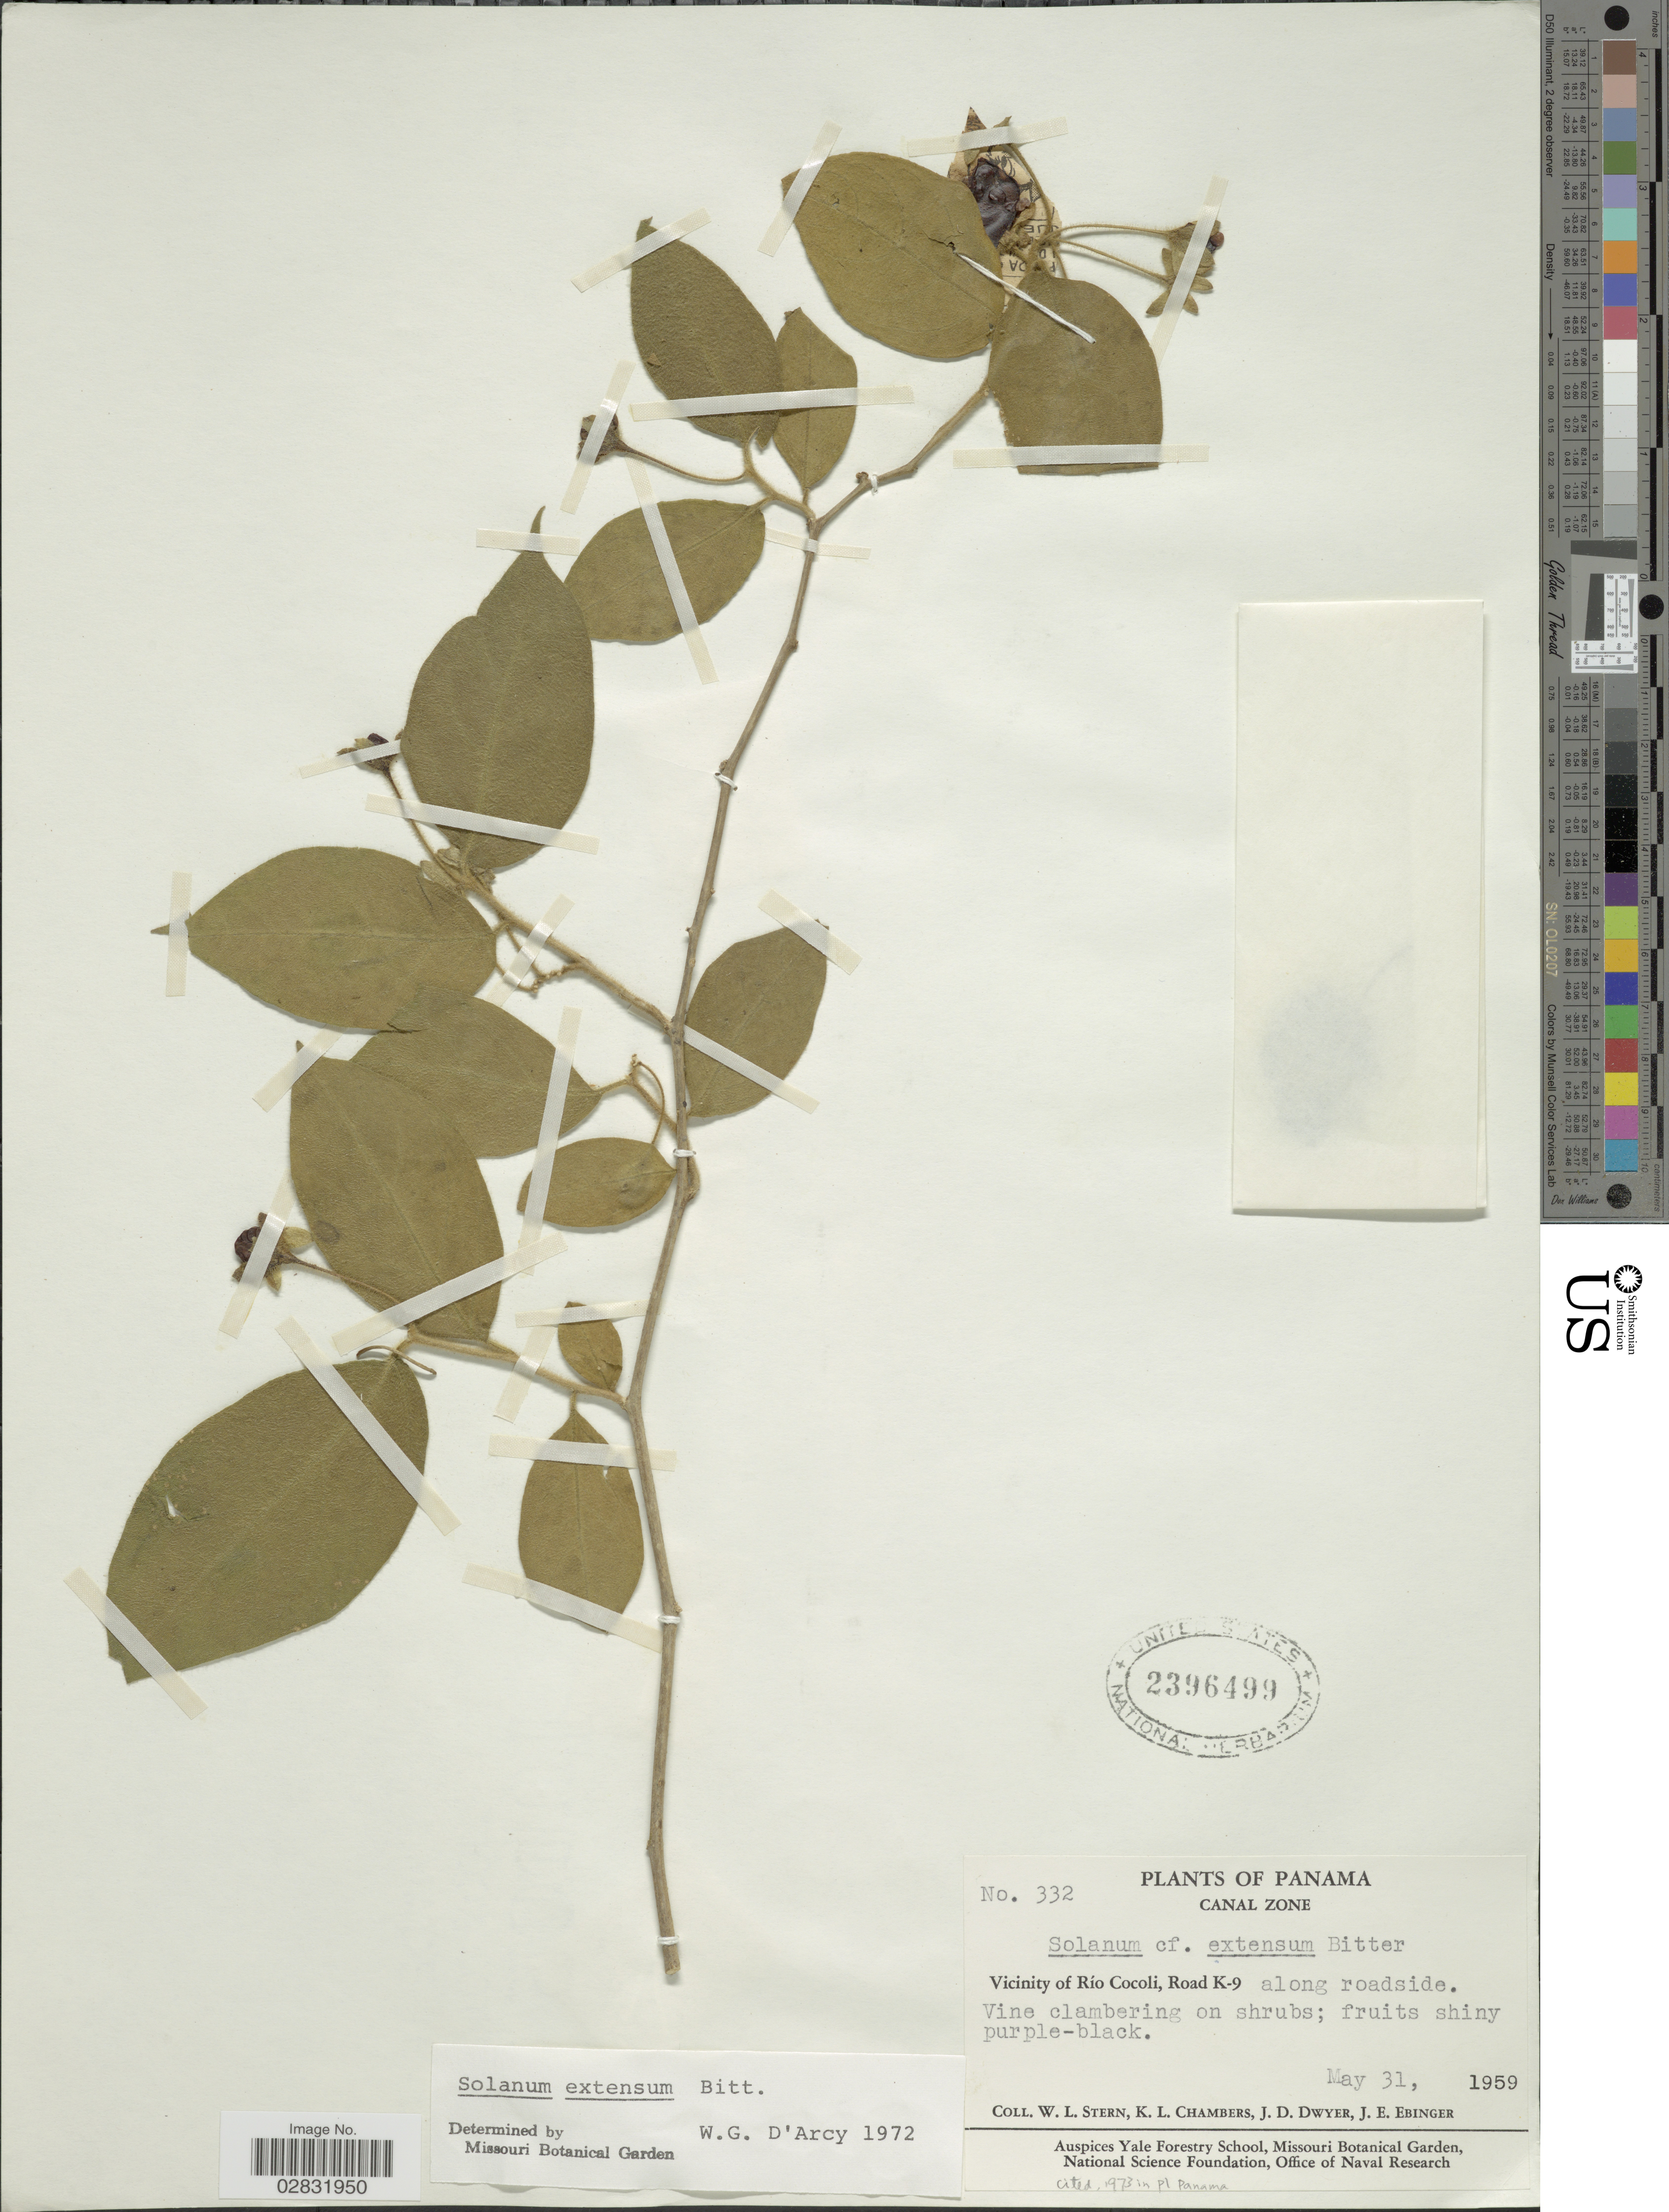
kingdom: Plantae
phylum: Tracheophyta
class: Magnoliopsida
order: Solanales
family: Solanaceae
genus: Solanum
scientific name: Solanum extensum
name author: Bitter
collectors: W. L. Stern, K. Chambers, J. D. Dwyer & J. Ebinger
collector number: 332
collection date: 1959-05-31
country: Panama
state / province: Panamá Oeste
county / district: Canal Zone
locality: Vicinity of Río Cocoli, Road K-9 along roadside.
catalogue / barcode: US 2396499